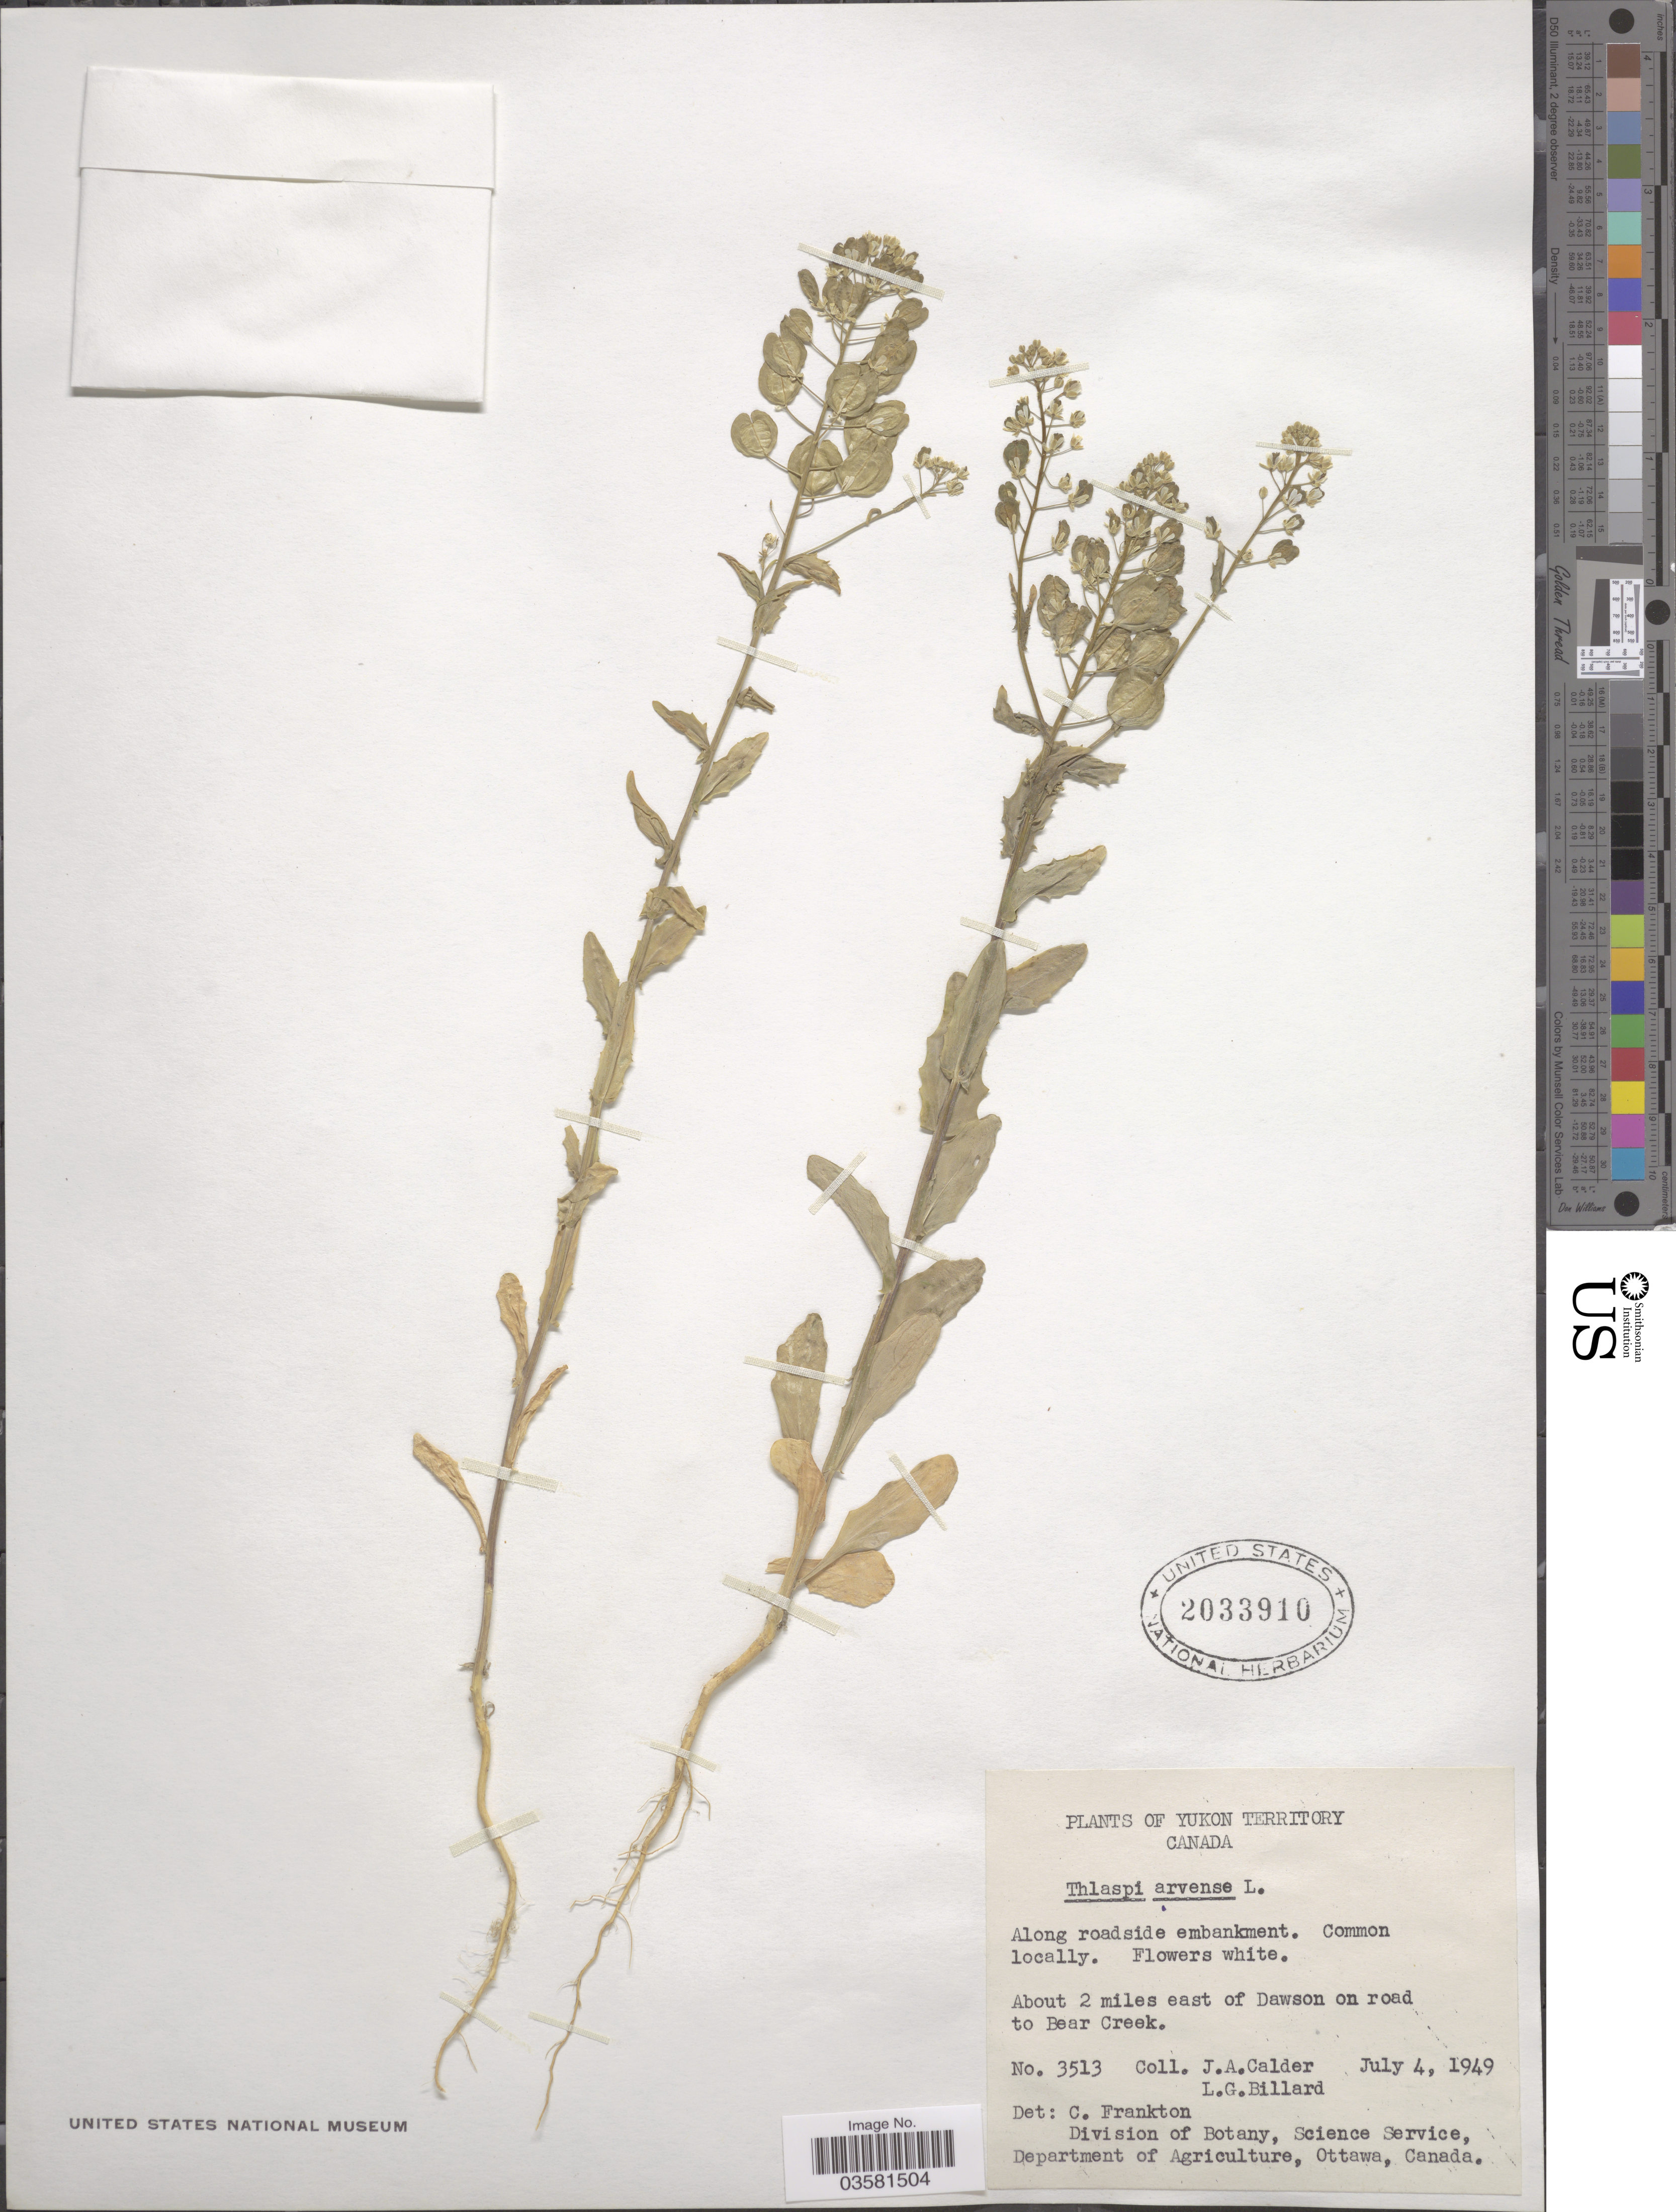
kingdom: Plantae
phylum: Tracheophyta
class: Magnoliopsida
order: Brassicales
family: Brassicaceae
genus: Thlaspi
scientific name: Thlaspi arvense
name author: L.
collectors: J. A. Calder & L. Billard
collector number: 3513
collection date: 1949-07-04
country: Canada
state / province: Yukon Territory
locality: Along roadside embankment. About 2 miles east of Dawson on road to Bear Creek.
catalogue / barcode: US 2033910